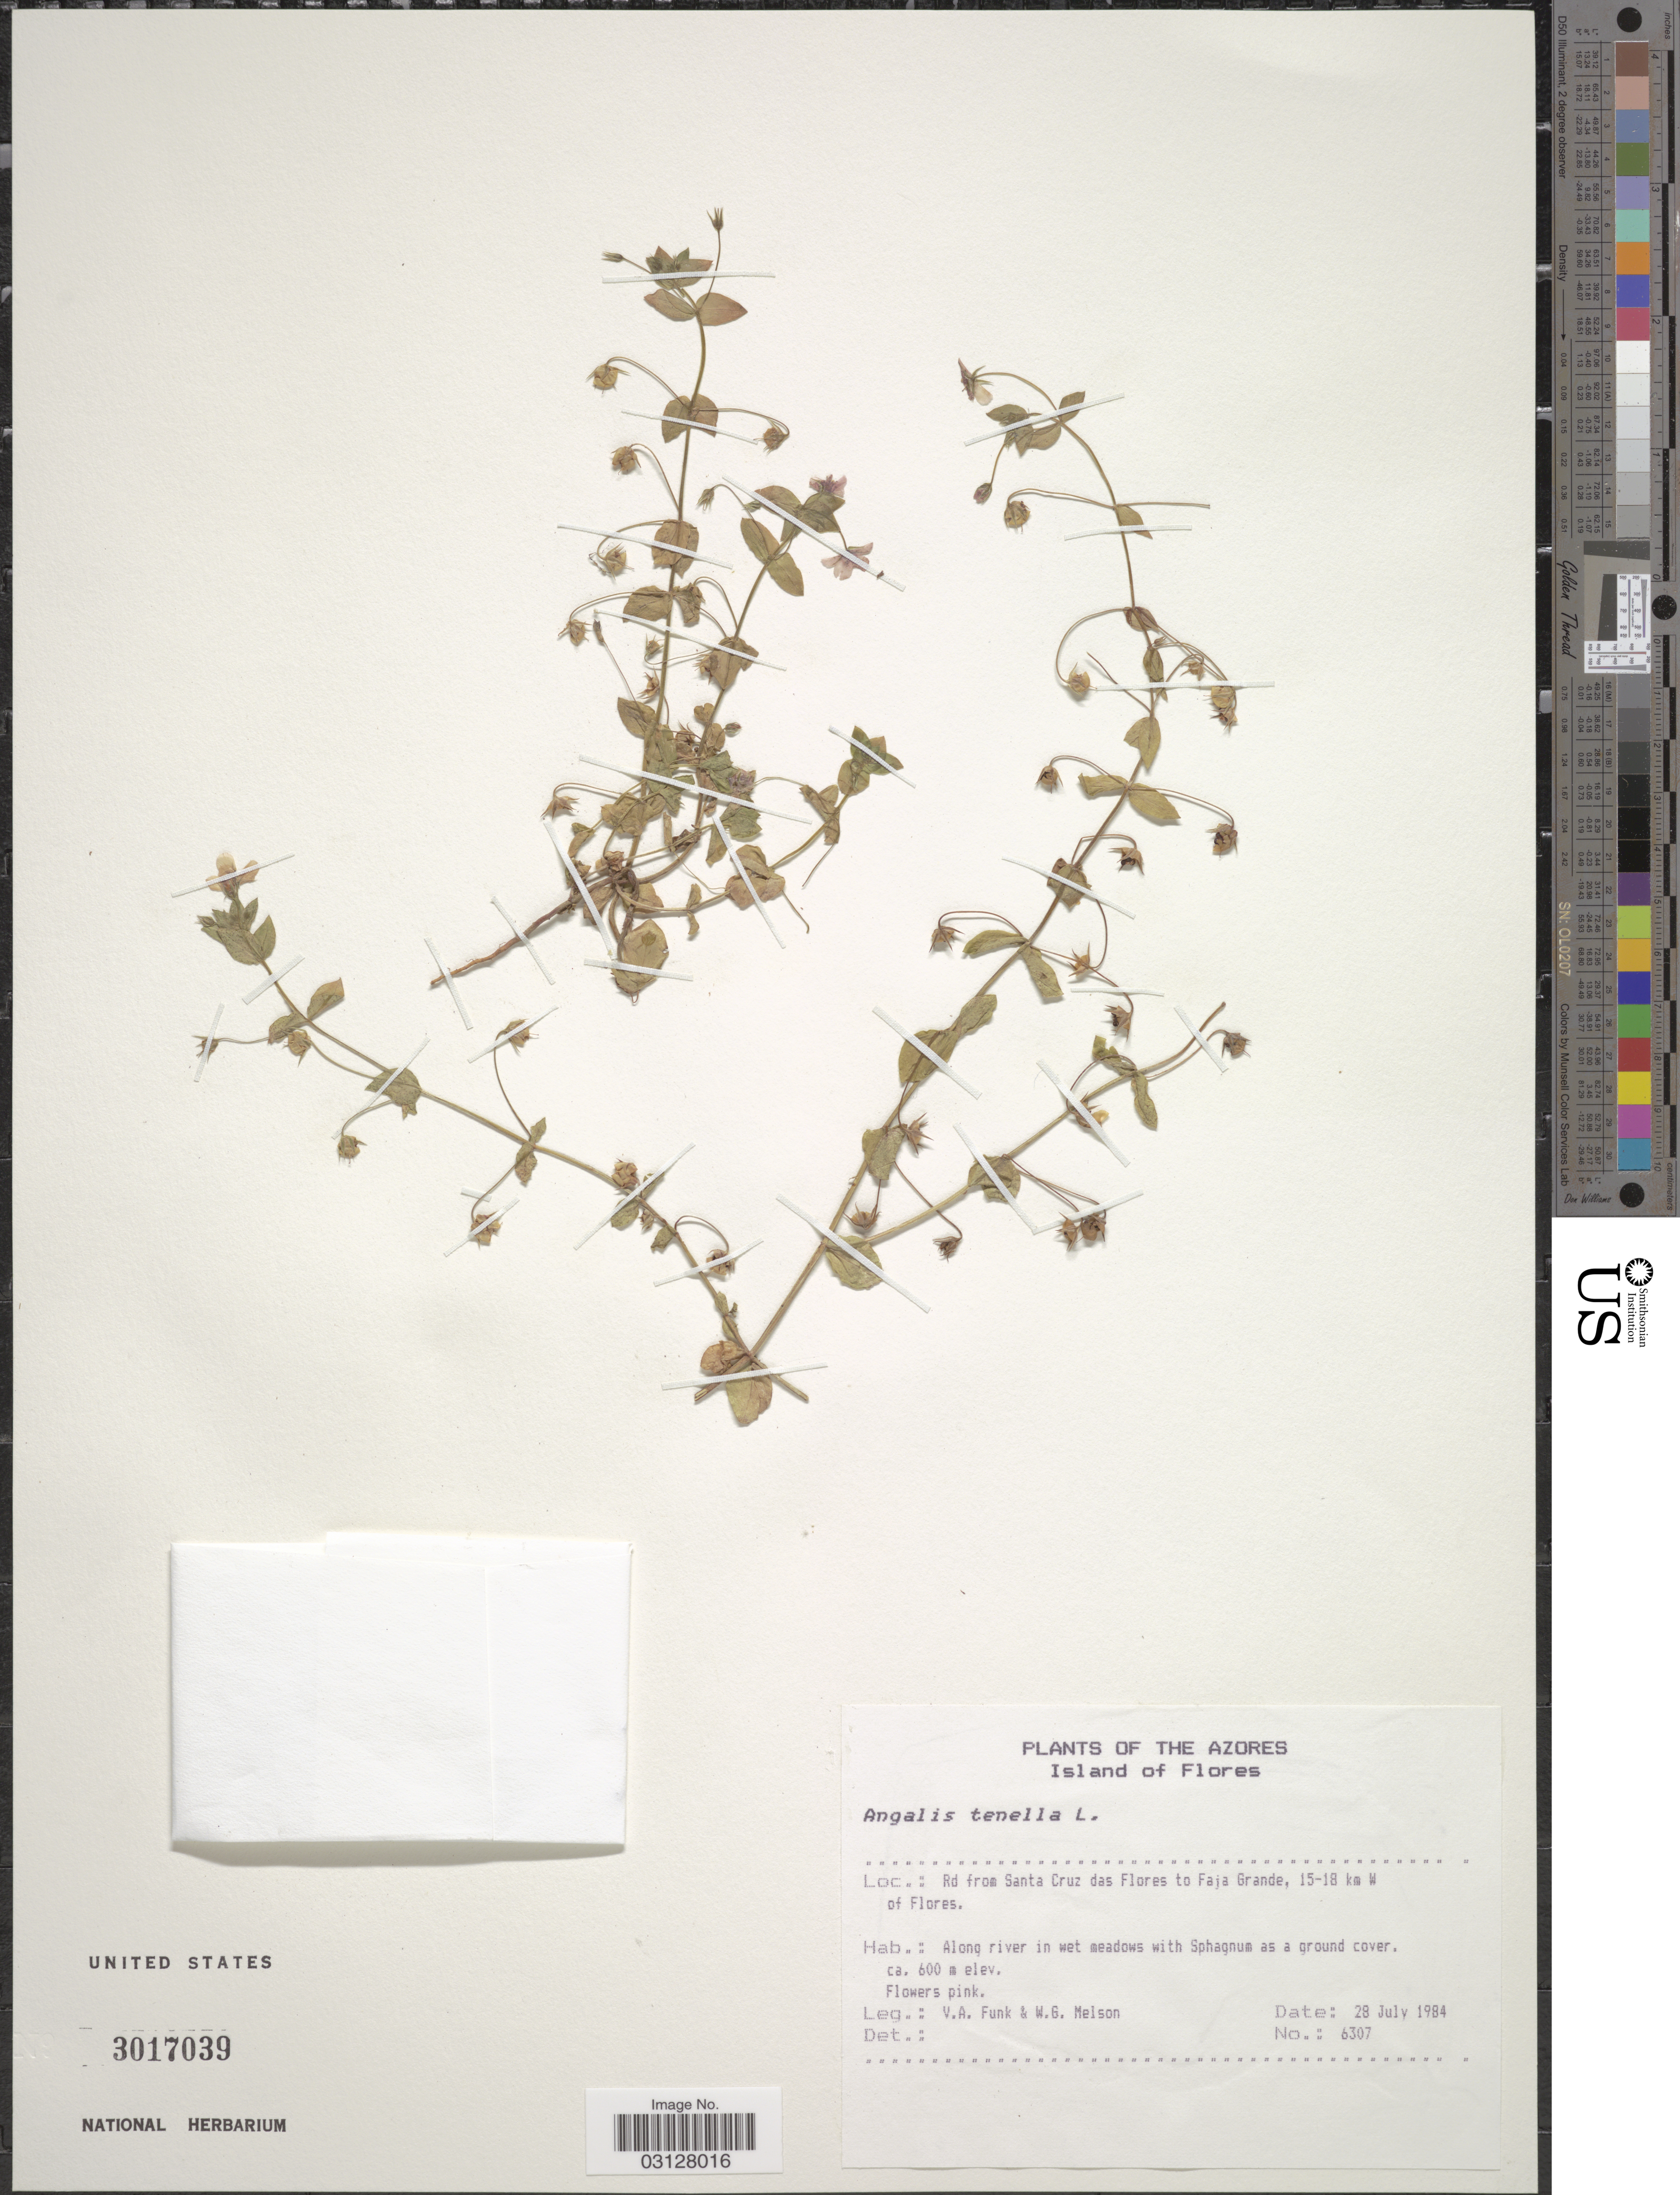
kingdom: Plantae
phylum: Tracheophyta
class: Magnoliopsida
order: Ericales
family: Primulaceae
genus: Anagallis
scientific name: Anagallis arvensis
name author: L.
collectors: V. Funk & W. Melson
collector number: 6307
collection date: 1984-07-28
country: Portugal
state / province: Azores (Aut. Reg.)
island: Flores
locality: Island of Flores. Rd from Santa Cruz das Flores to Faja Grande, 15-18 km W of Flores. Along river in wet meadows.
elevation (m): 600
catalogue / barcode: US 3017039